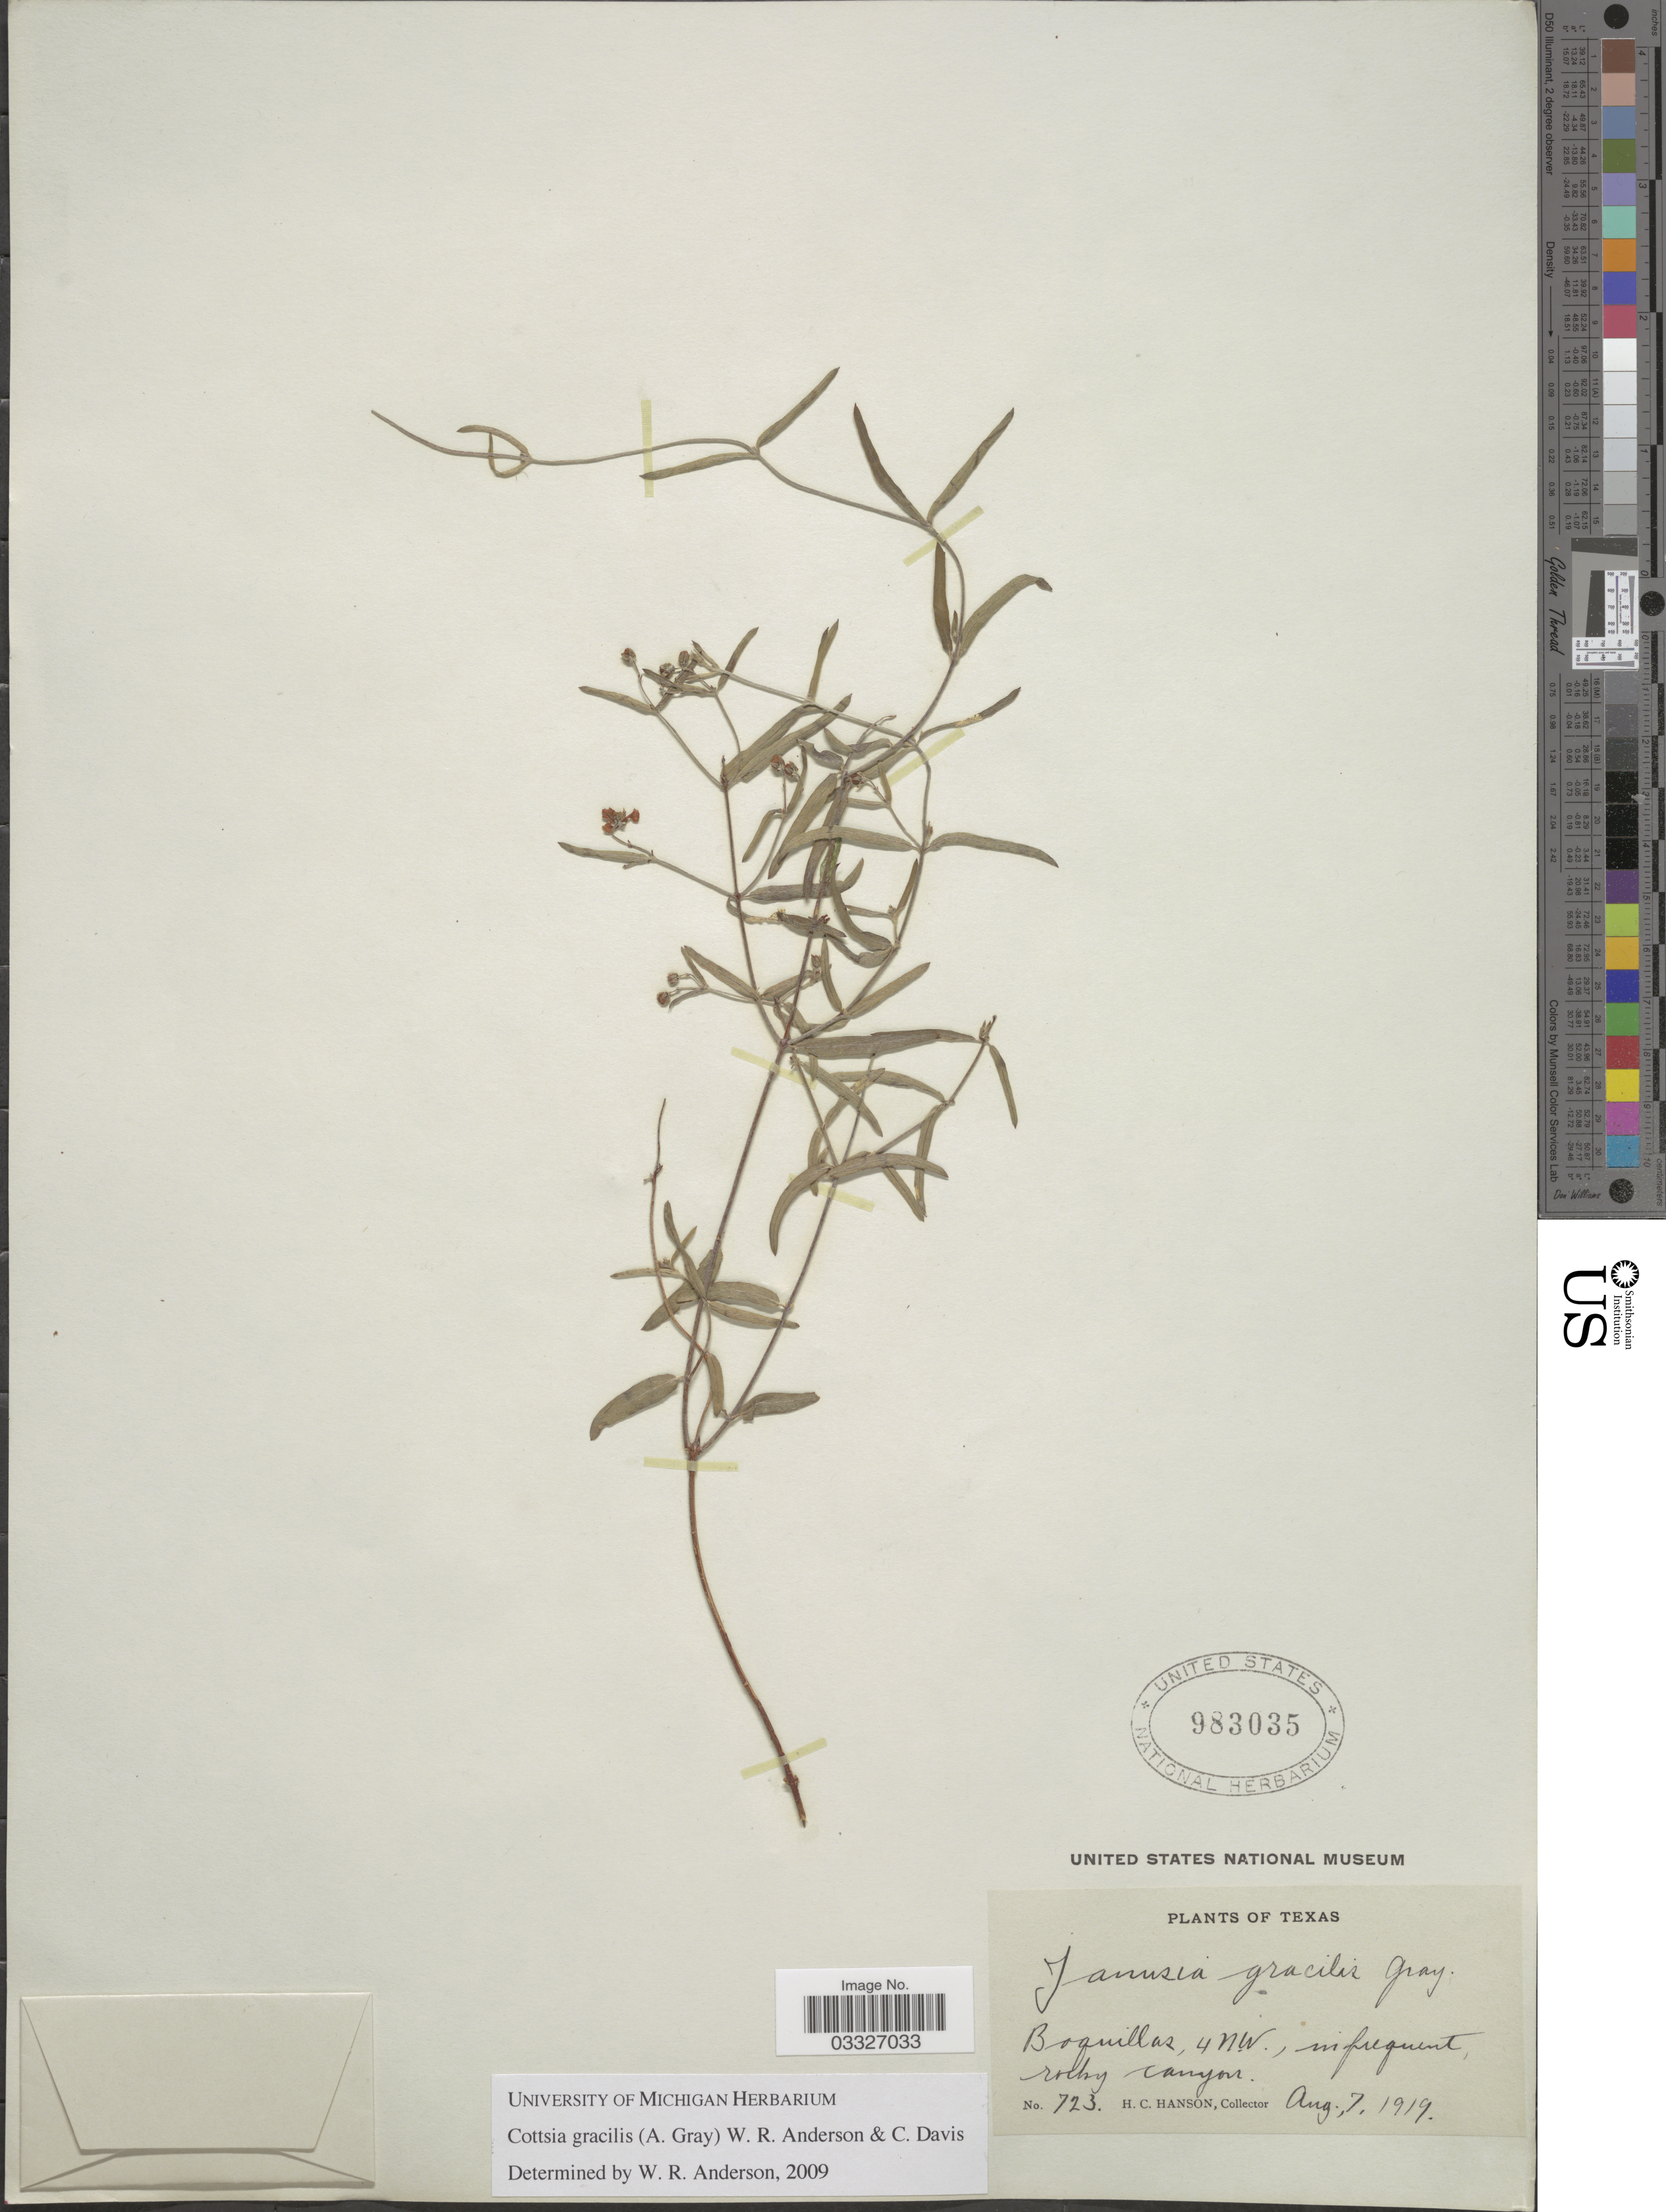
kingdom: Plantae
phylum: Tracheophyta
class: Magnoliopsida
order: Malpighiales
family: Malpighiaceae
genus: Cottsia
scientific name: Cottsia gracilis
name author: (A. Gray) W.R. Anderson & C. Davis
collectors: H. Hanson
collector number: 723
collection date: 1919-08-07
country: United States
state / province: Texas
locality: Boquillas, 4 N.W.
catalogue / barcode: US 983035